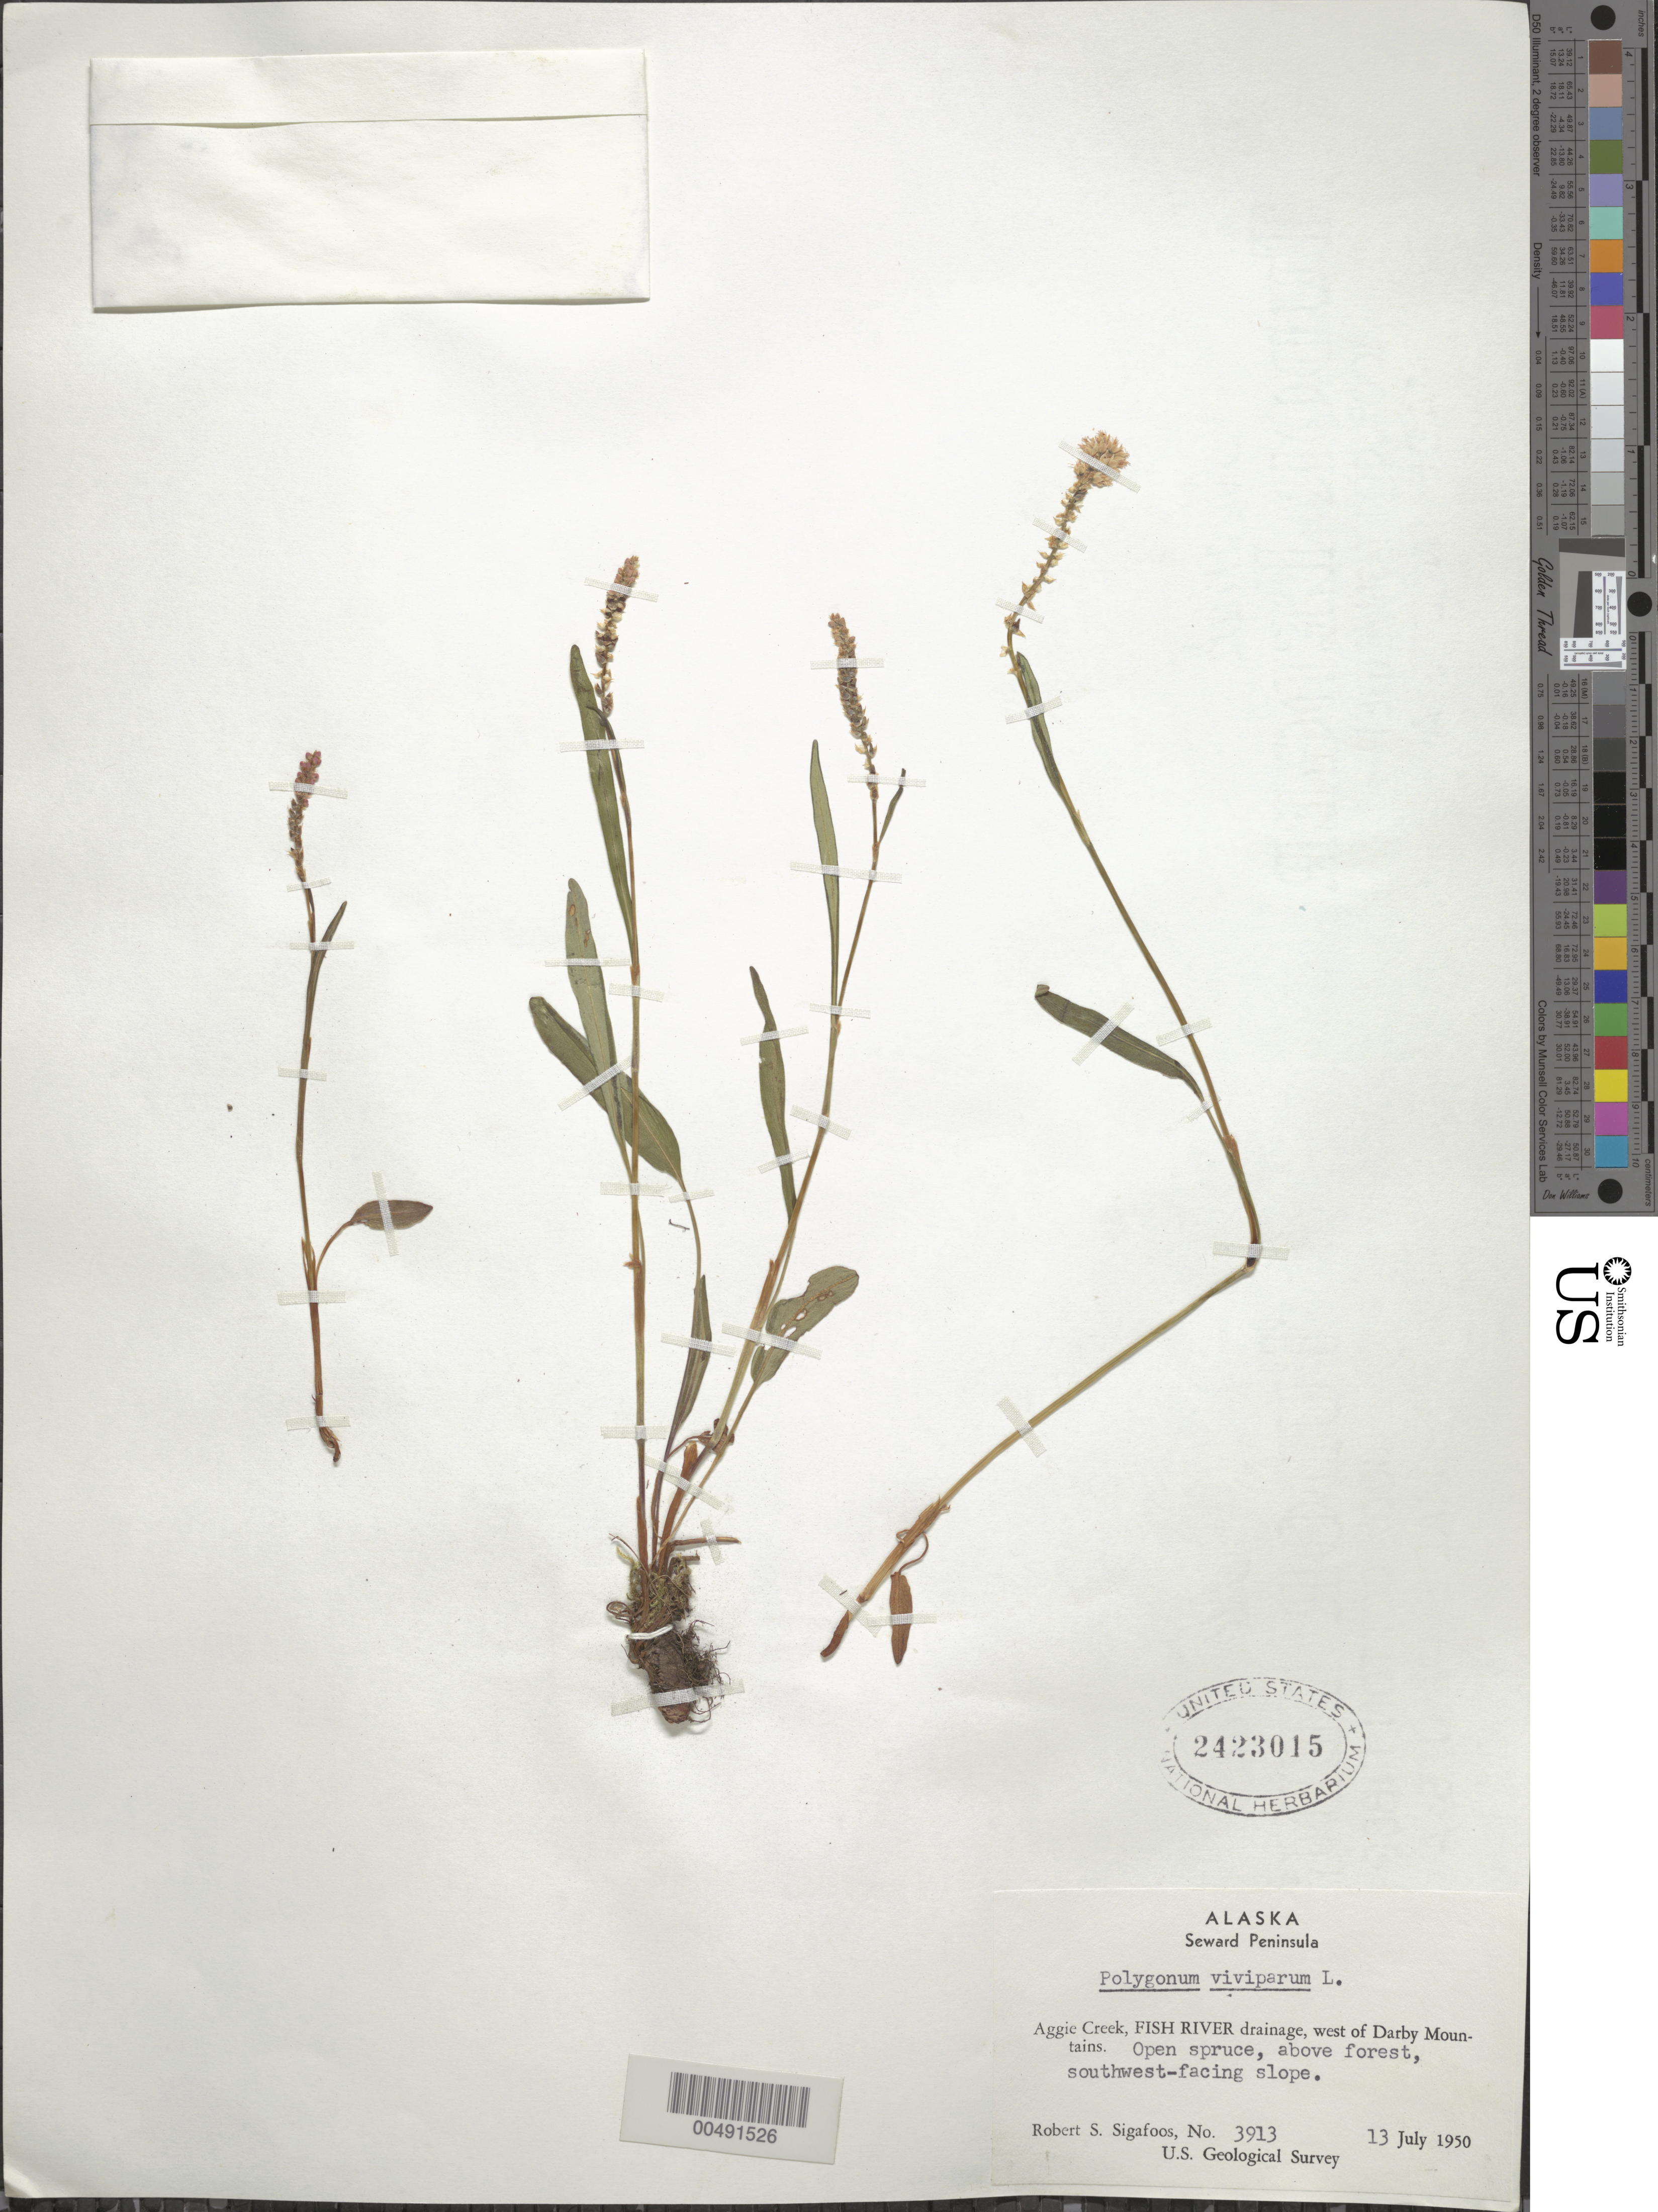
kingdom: Plantae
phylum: Tracheophyta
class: Magnoliopsida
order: Caryophyllales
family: Polygonaceae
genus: Bistorta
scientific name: Bistorta vivipara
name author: (L.) Delarbre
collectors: R. Sigafoos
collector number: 3913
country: United States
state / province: Alaska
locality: Seward Peninsula, Aggie Creek, Fish River Drainage, west of Darby Mountains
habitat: open spruce, aobve forest, southwest-facing slope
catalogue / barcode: US 2423015